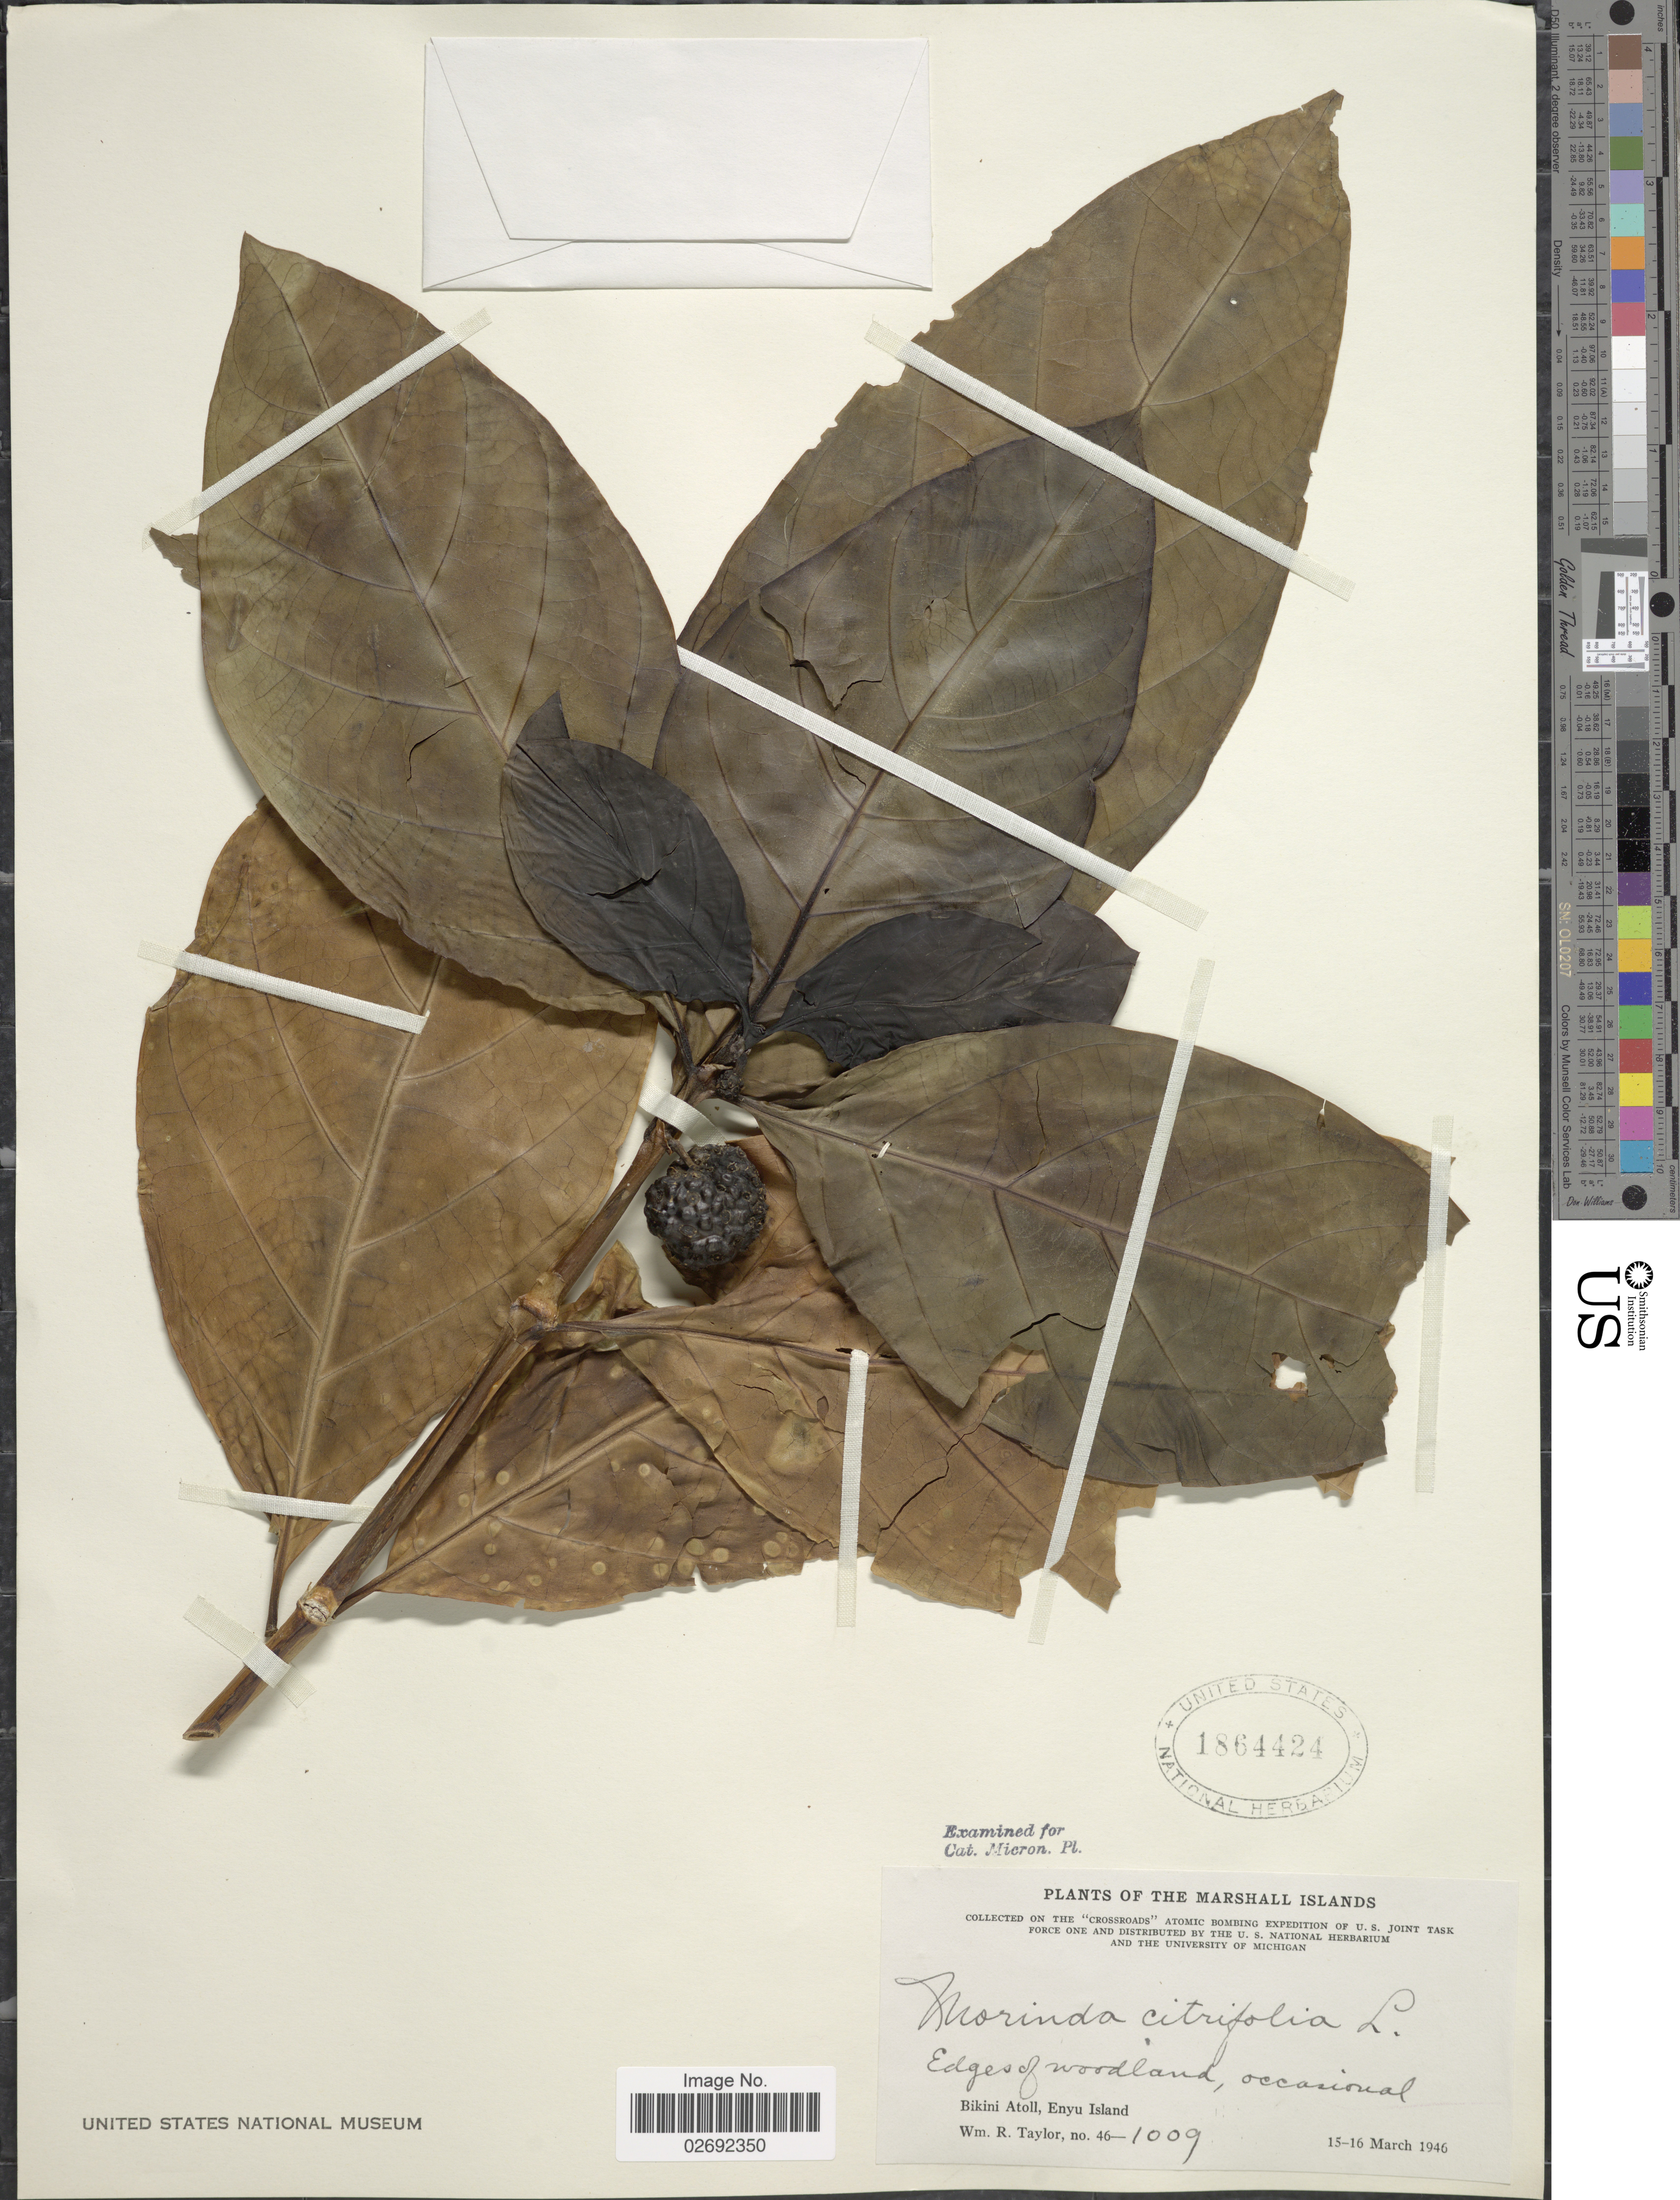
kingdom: Plantae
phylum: Tracheophyta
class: Magnoliopsida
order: Gentianales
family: Rubiaceae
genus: Morinda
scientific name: Morinda citrifolia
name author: L.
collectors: W. R. Taylor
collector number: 46-1009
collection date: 1946-03-15/1946-03-16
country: Marshall Islands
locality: Bikini Atoll, Enyu Island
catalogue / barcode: US 1864424